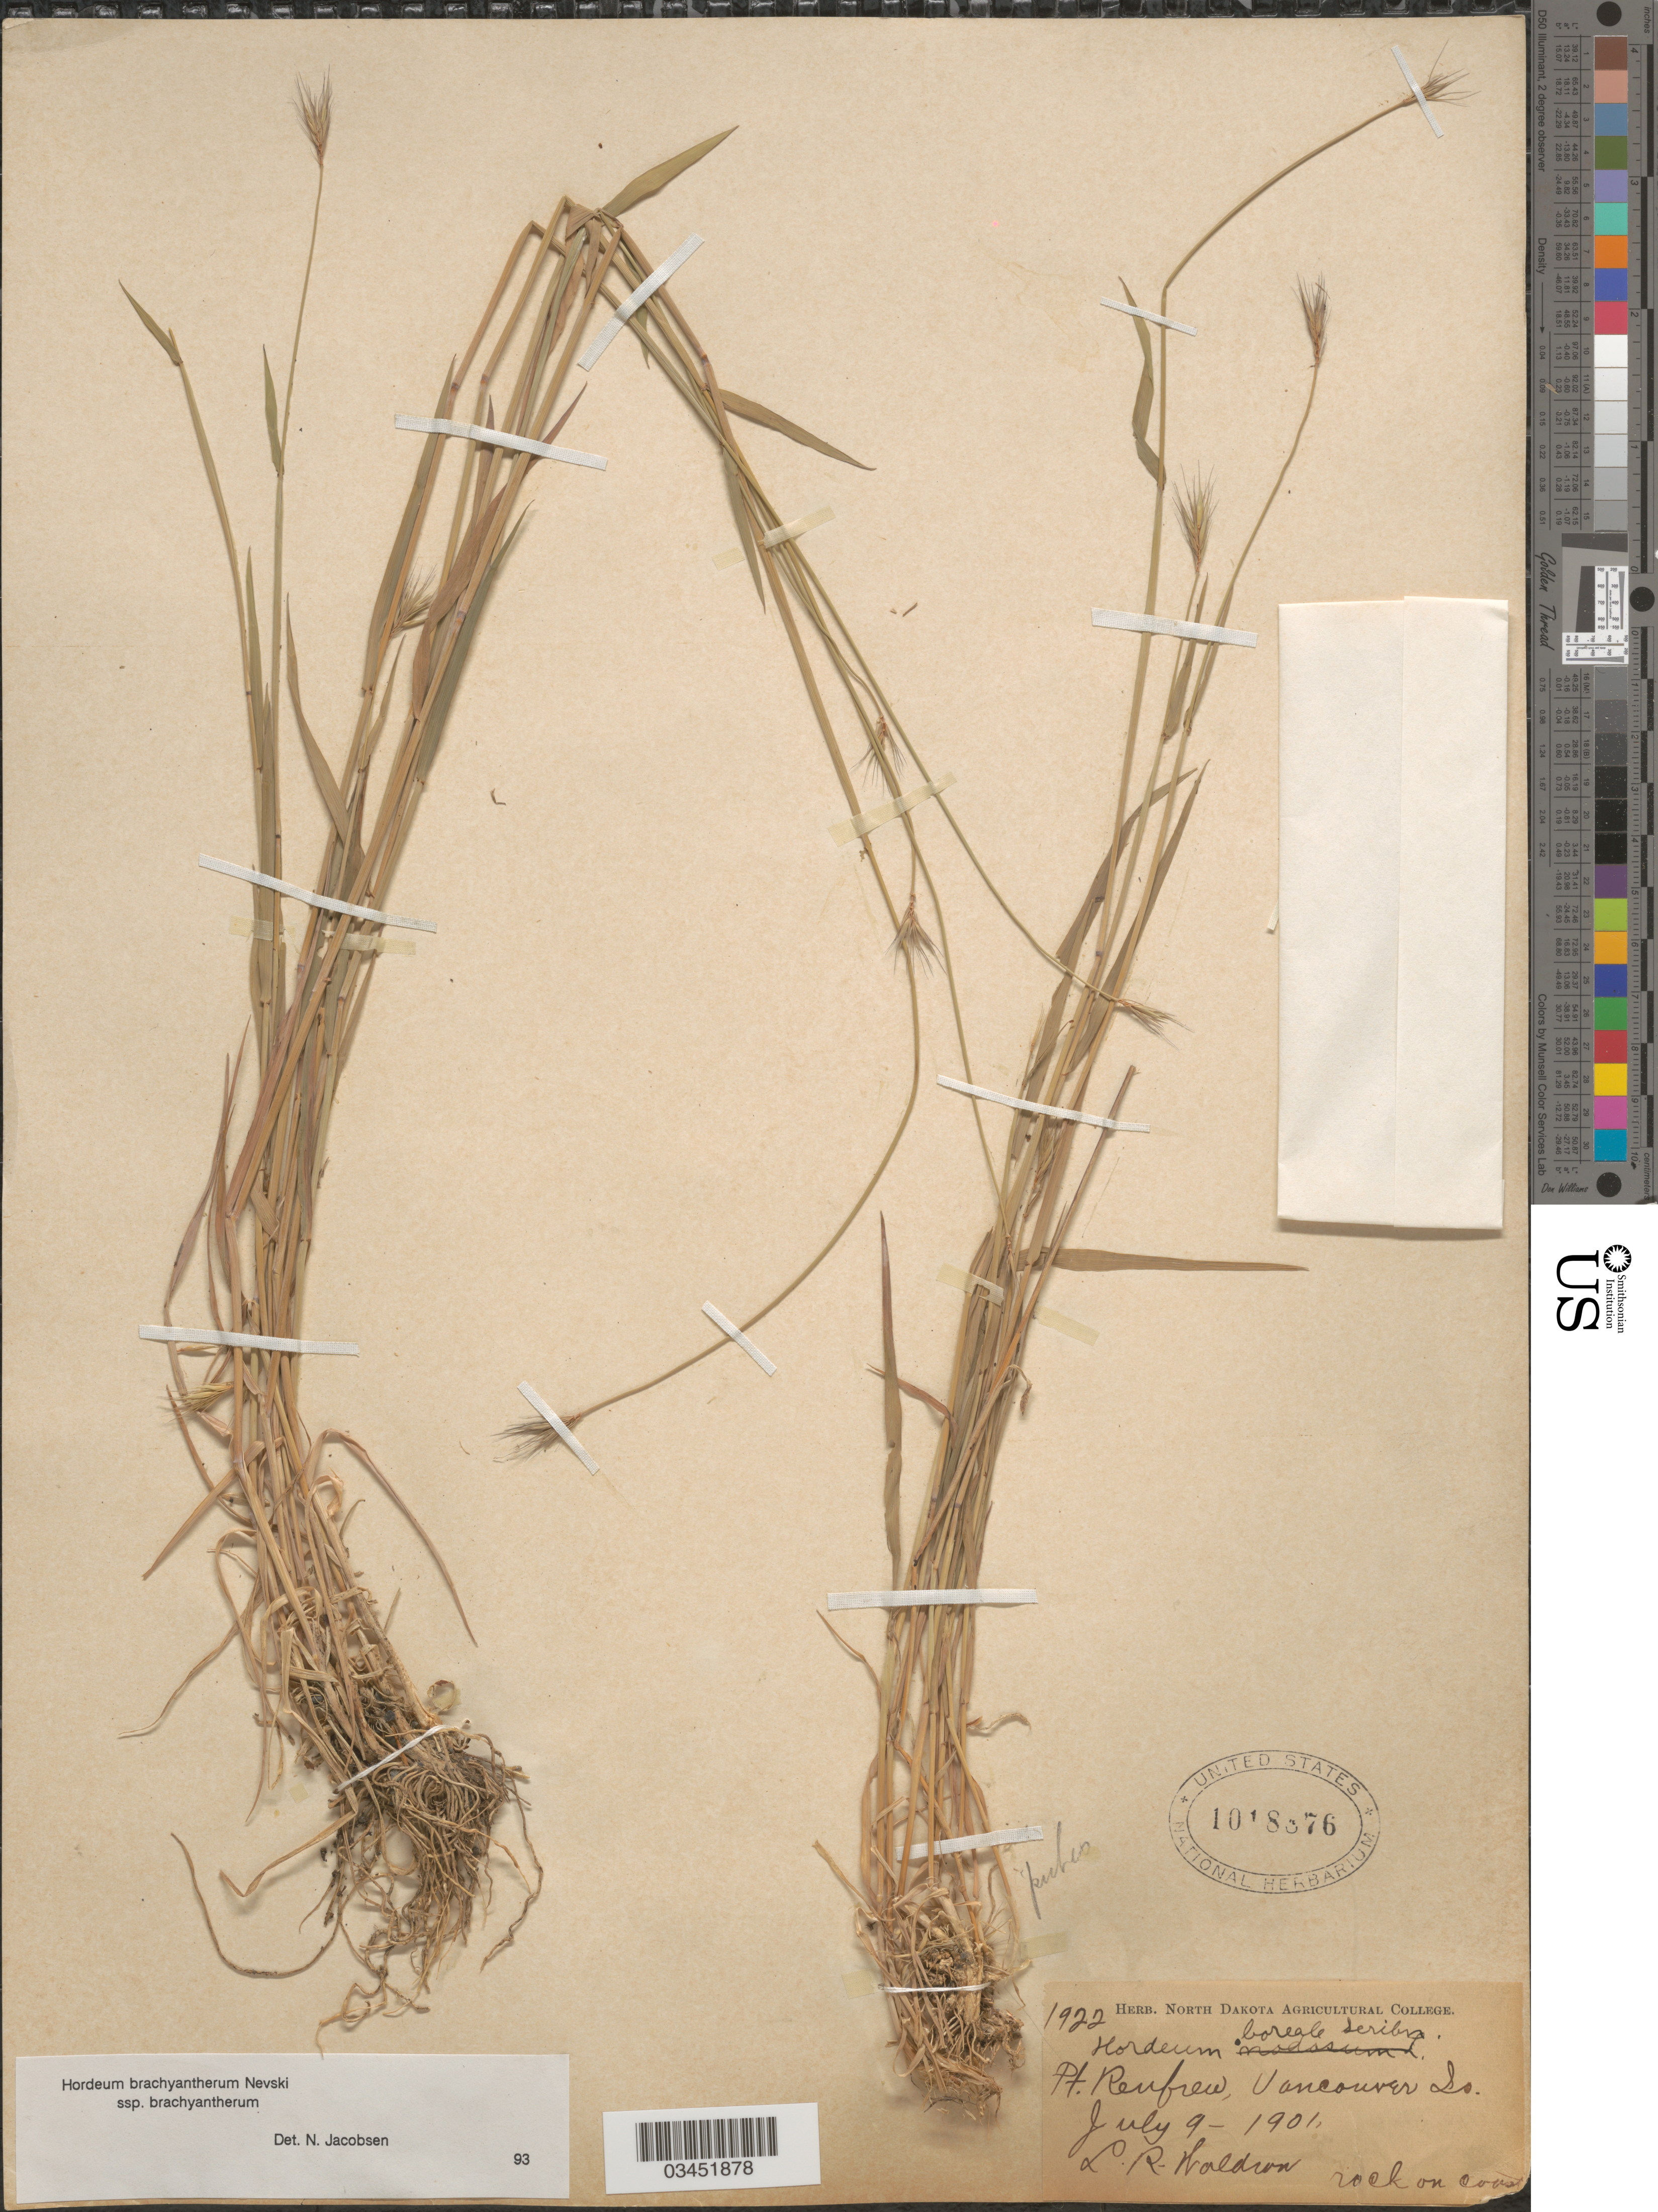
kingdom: Plantae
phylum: Tracheophyta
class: Liliopsida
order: Poales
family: Poaceae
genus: Hordeum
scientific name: Hordeum brachyantherum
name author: Nevski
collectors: L. Waldron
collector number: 1922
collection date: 1901-07-09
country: Canada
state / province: British Columbia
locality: Pr. Renfrew, Vancouver Is.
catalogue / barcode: US 1018876